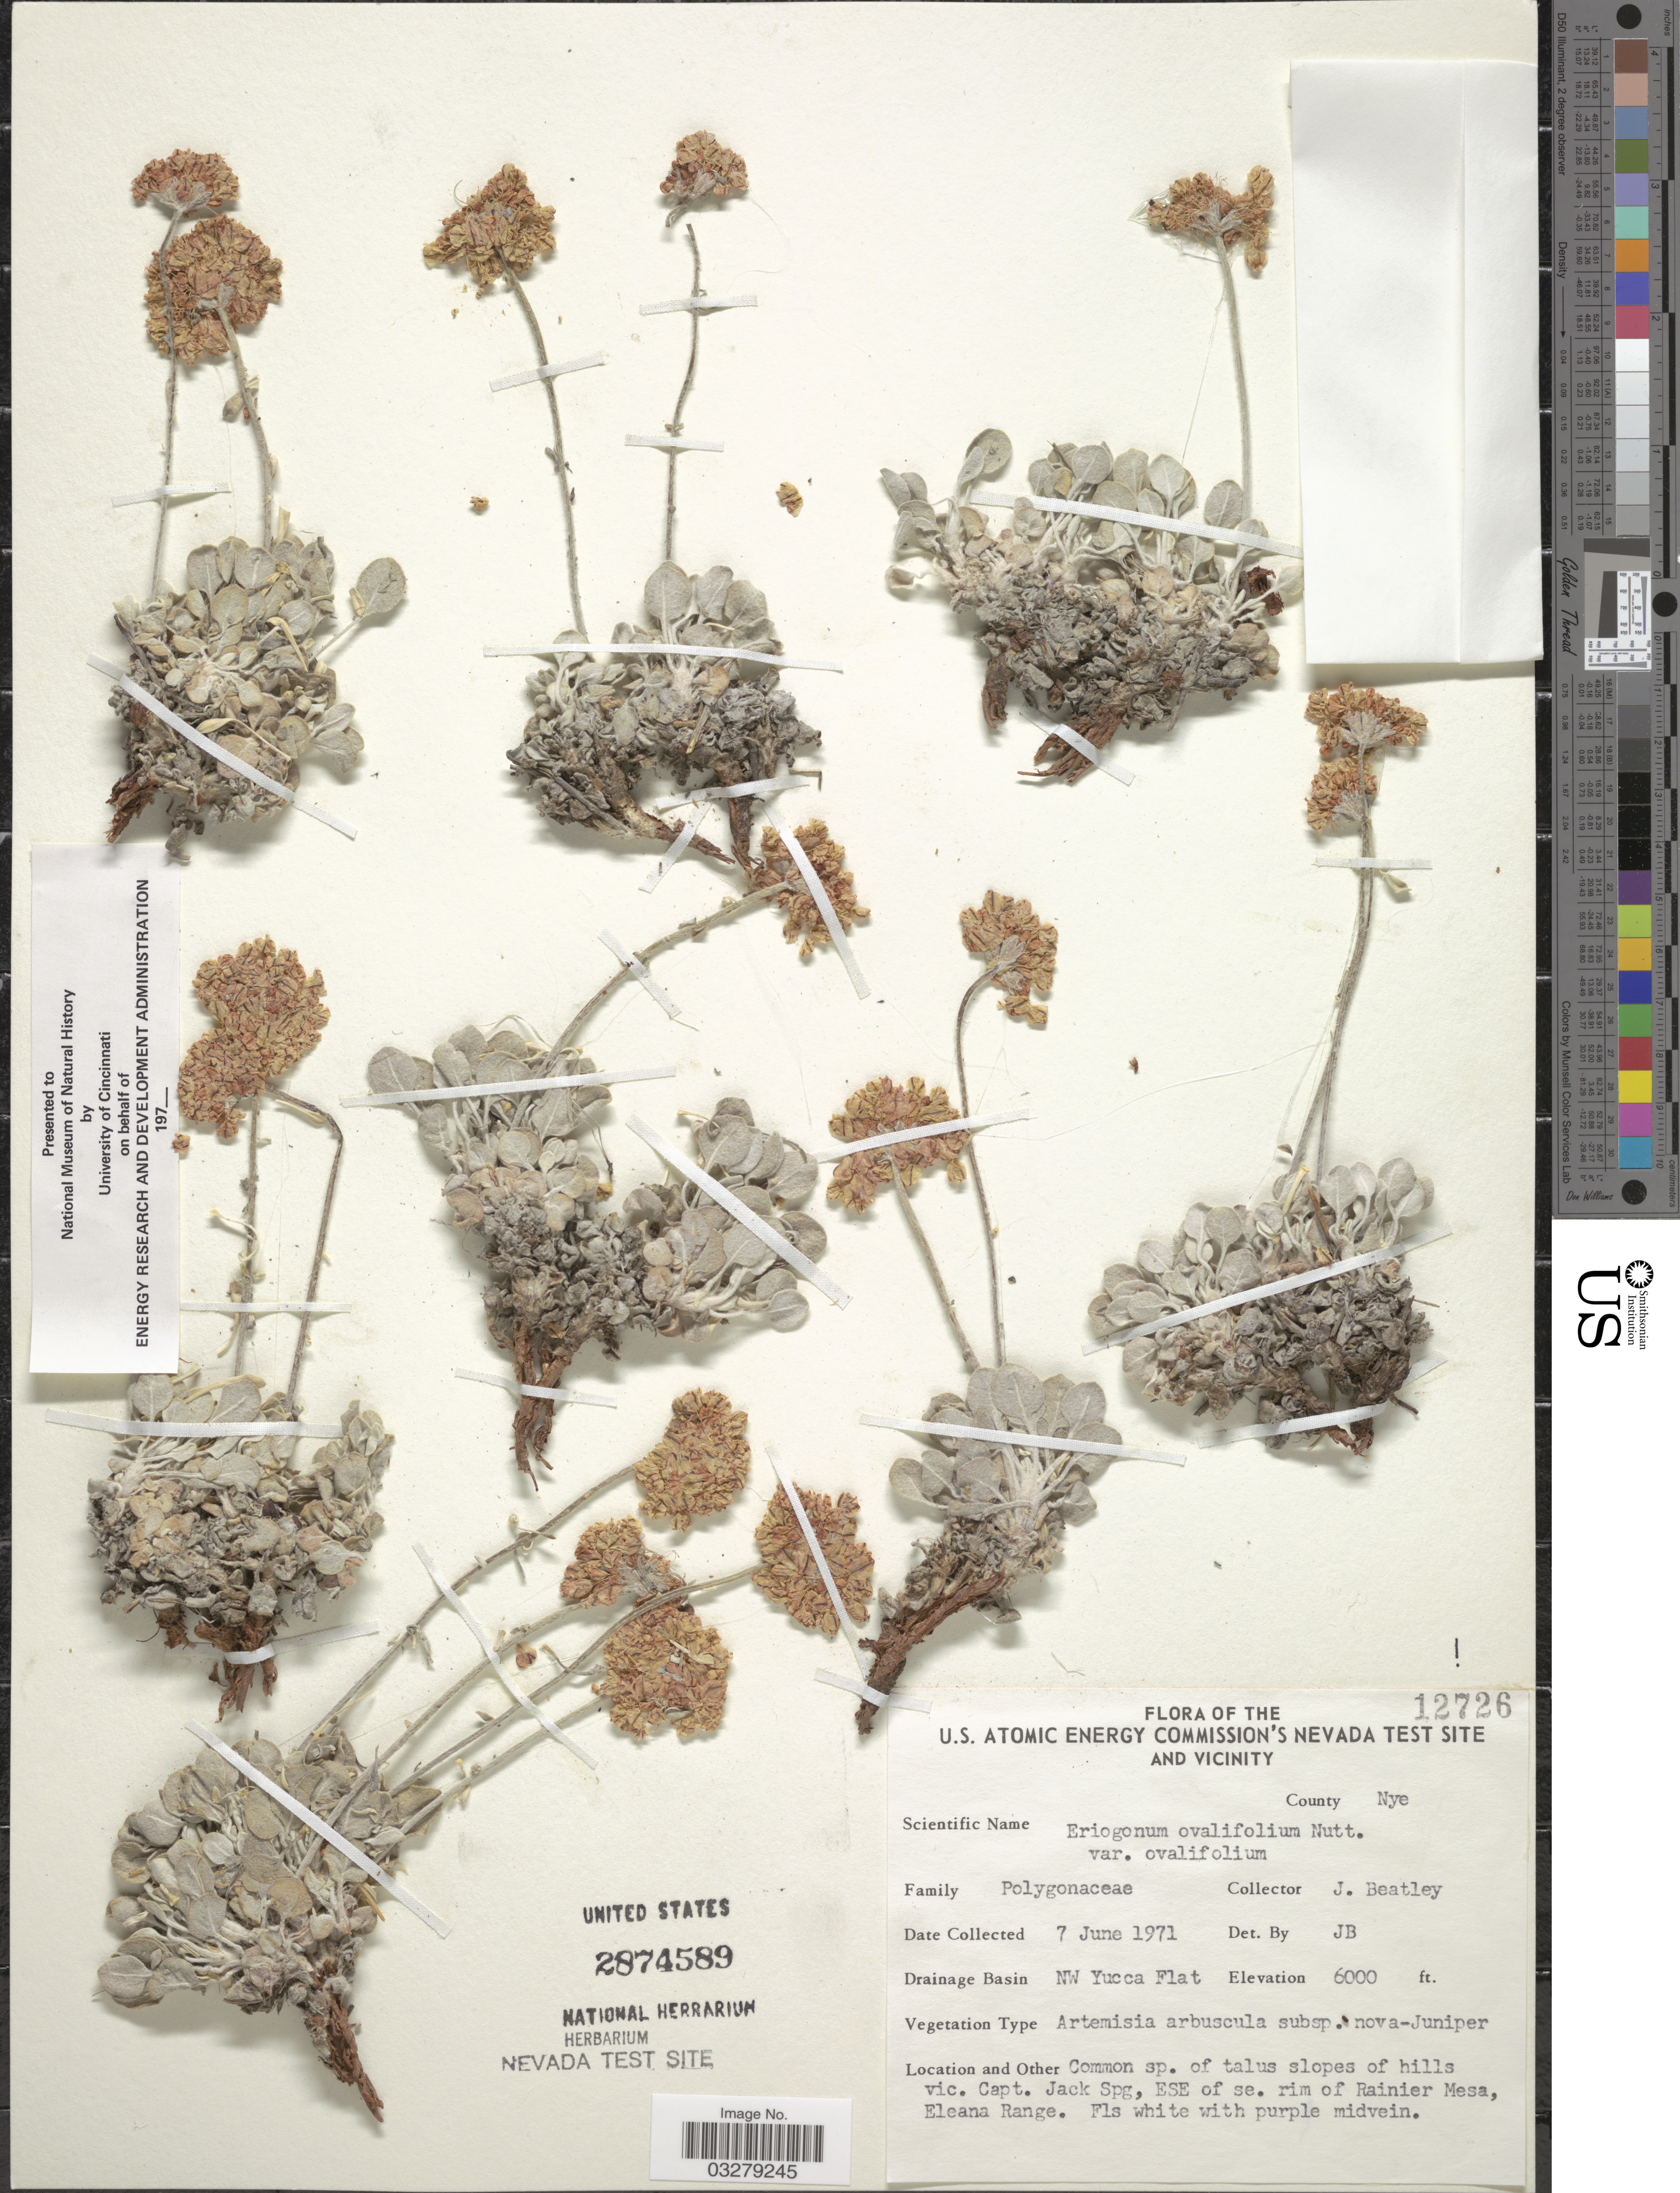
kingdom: Plantae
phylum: Tracheophyta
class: Magnoliopsida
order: Caryophyllales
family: Polygonaceae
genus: Eriogonum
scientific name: Eriogonum ovalifolium var. ovalifolium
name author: Nutt.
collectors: J. C. Beatley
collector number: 12726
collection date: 1971-06-07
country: United States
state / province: Nevada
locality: U.S. Atomic Energy Commission's Nevada Test Site and vicinity. County Nye. Drainage Basin NW Yucca Flat. Slopes of hills vic. Capt. Jack Spg, ESE of se. rim of Rainier Mesa, Eleana Range.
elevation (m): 1829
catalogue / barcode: US 2874589